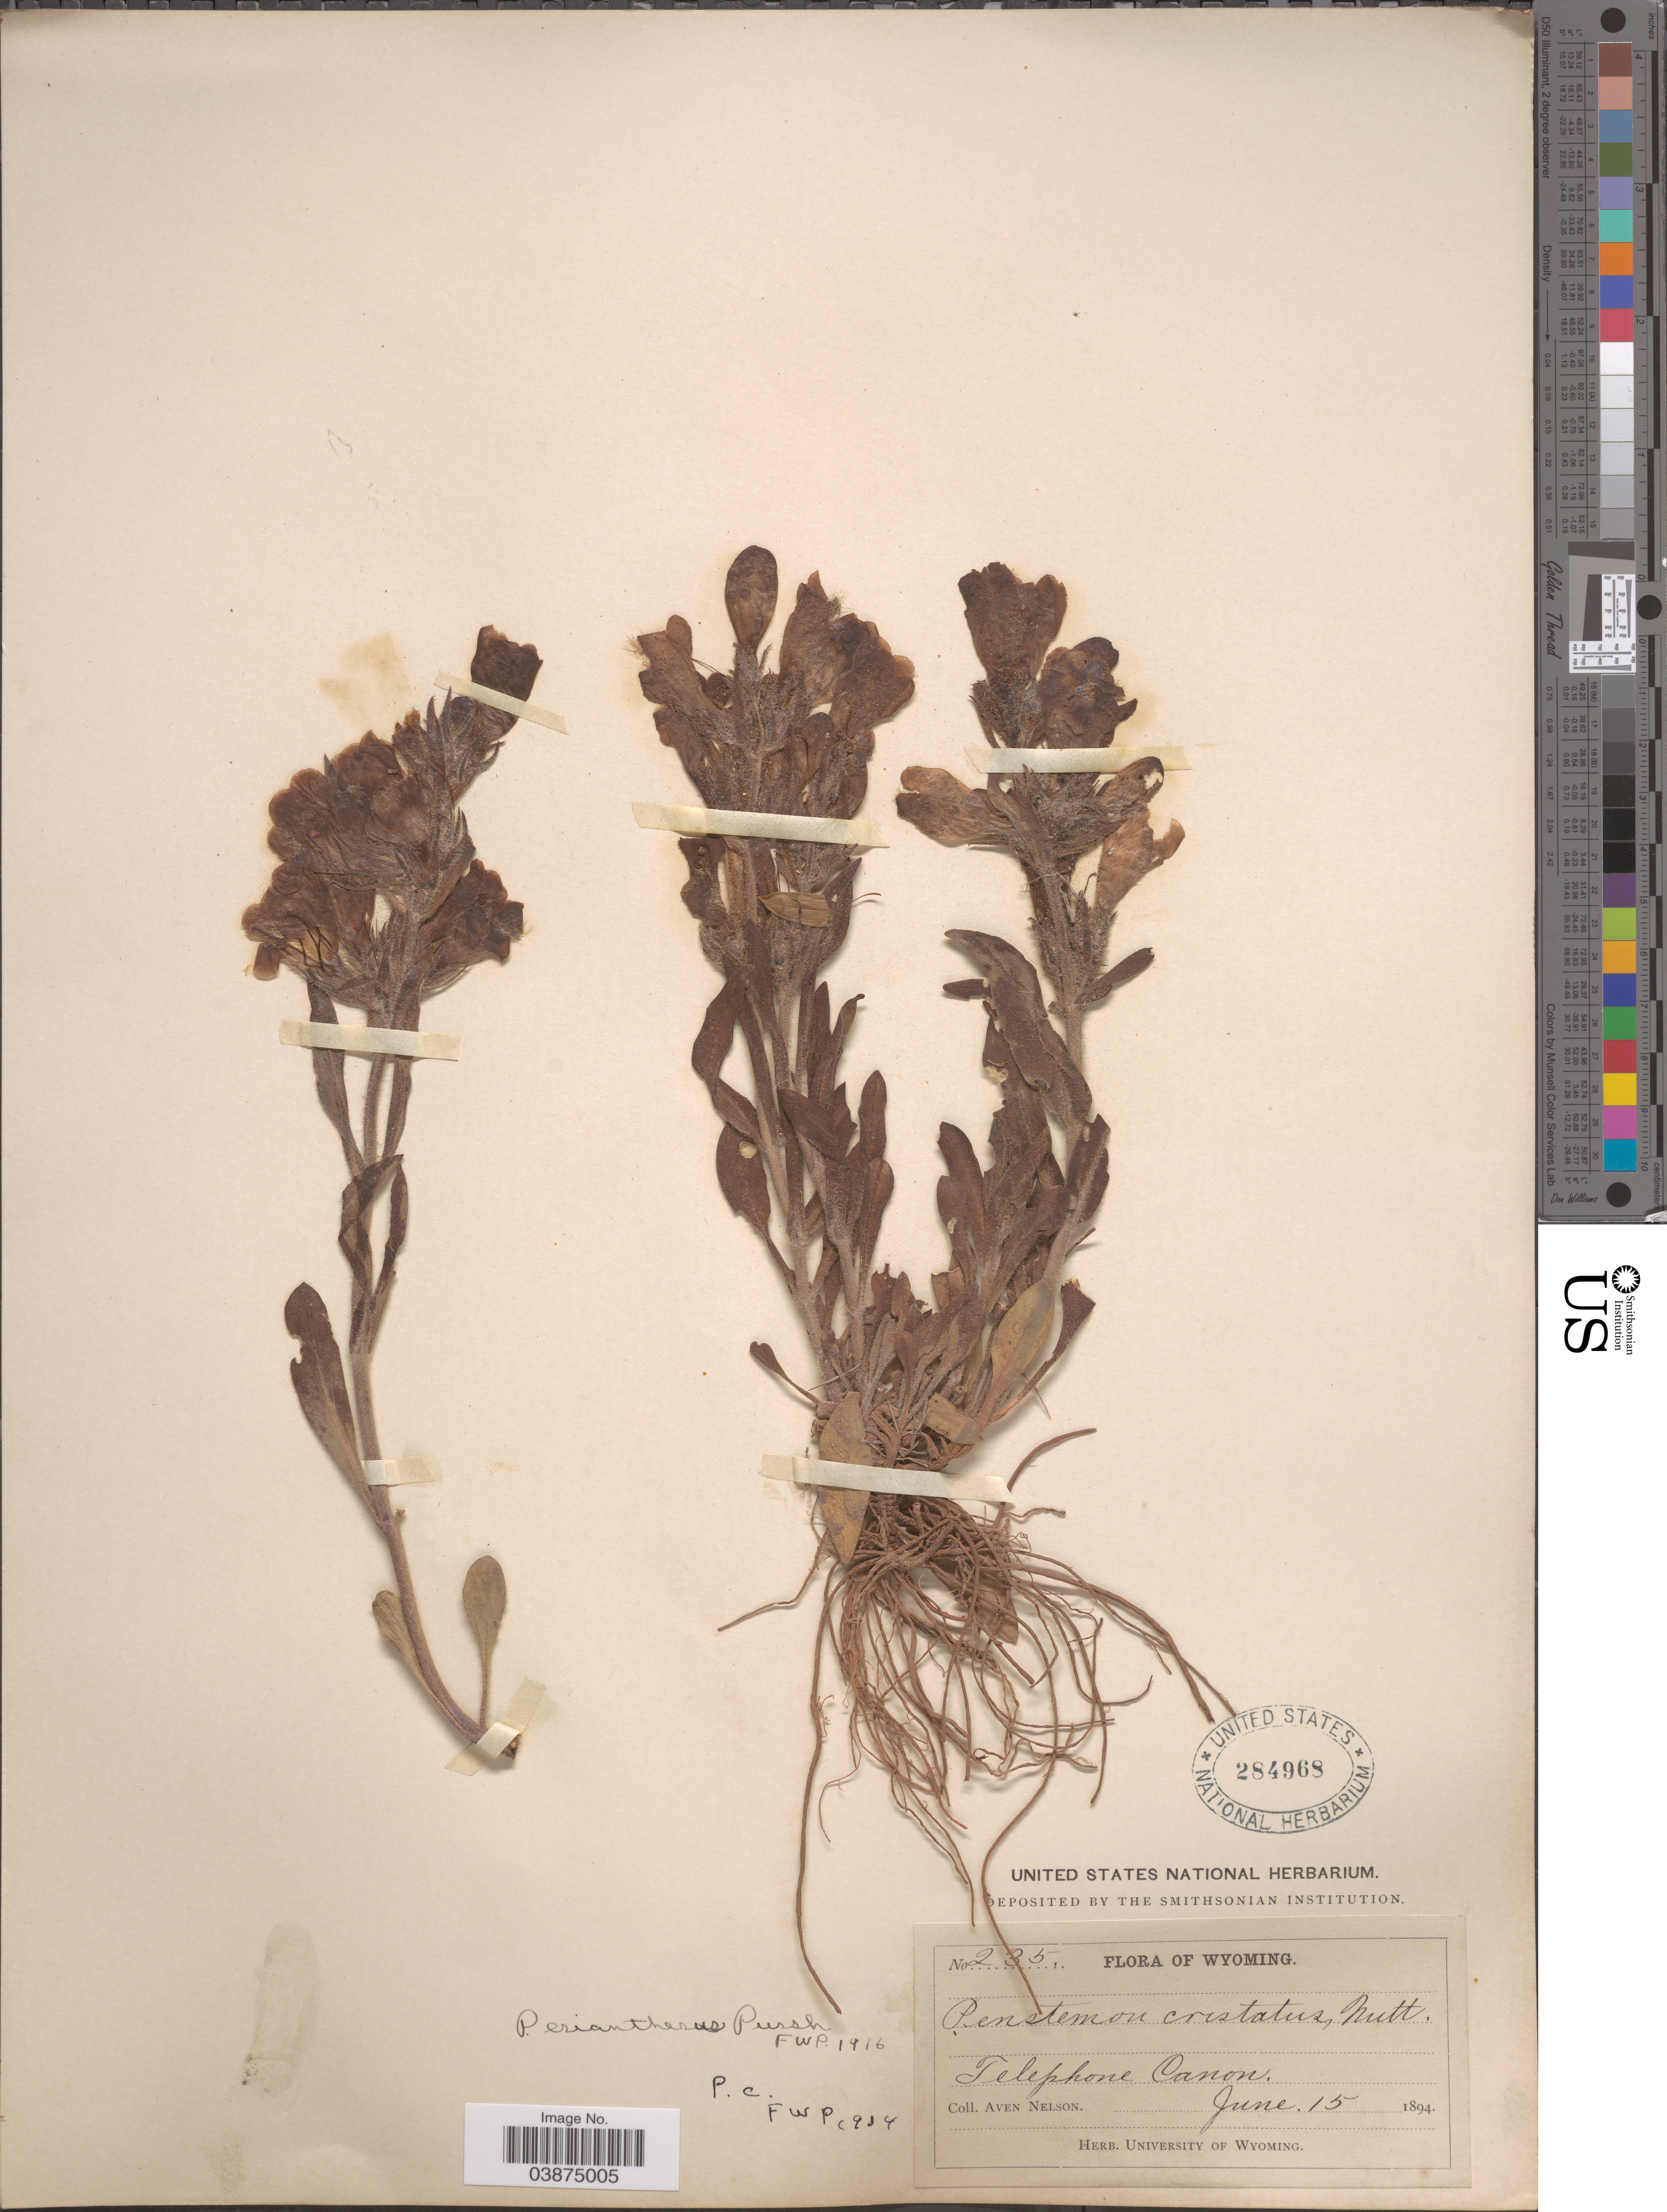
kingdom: Plantae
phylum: Tracheophyta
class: Magnoliopsida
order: Lamiales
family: Plantaginaceae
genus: Penstemon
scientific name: Penstemon eriantherus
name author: Pursh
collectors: A. Nelson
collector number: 235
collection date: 1894-06-15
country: United States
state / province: Wyoming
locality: Telephone Canon.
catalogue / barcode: US 284968